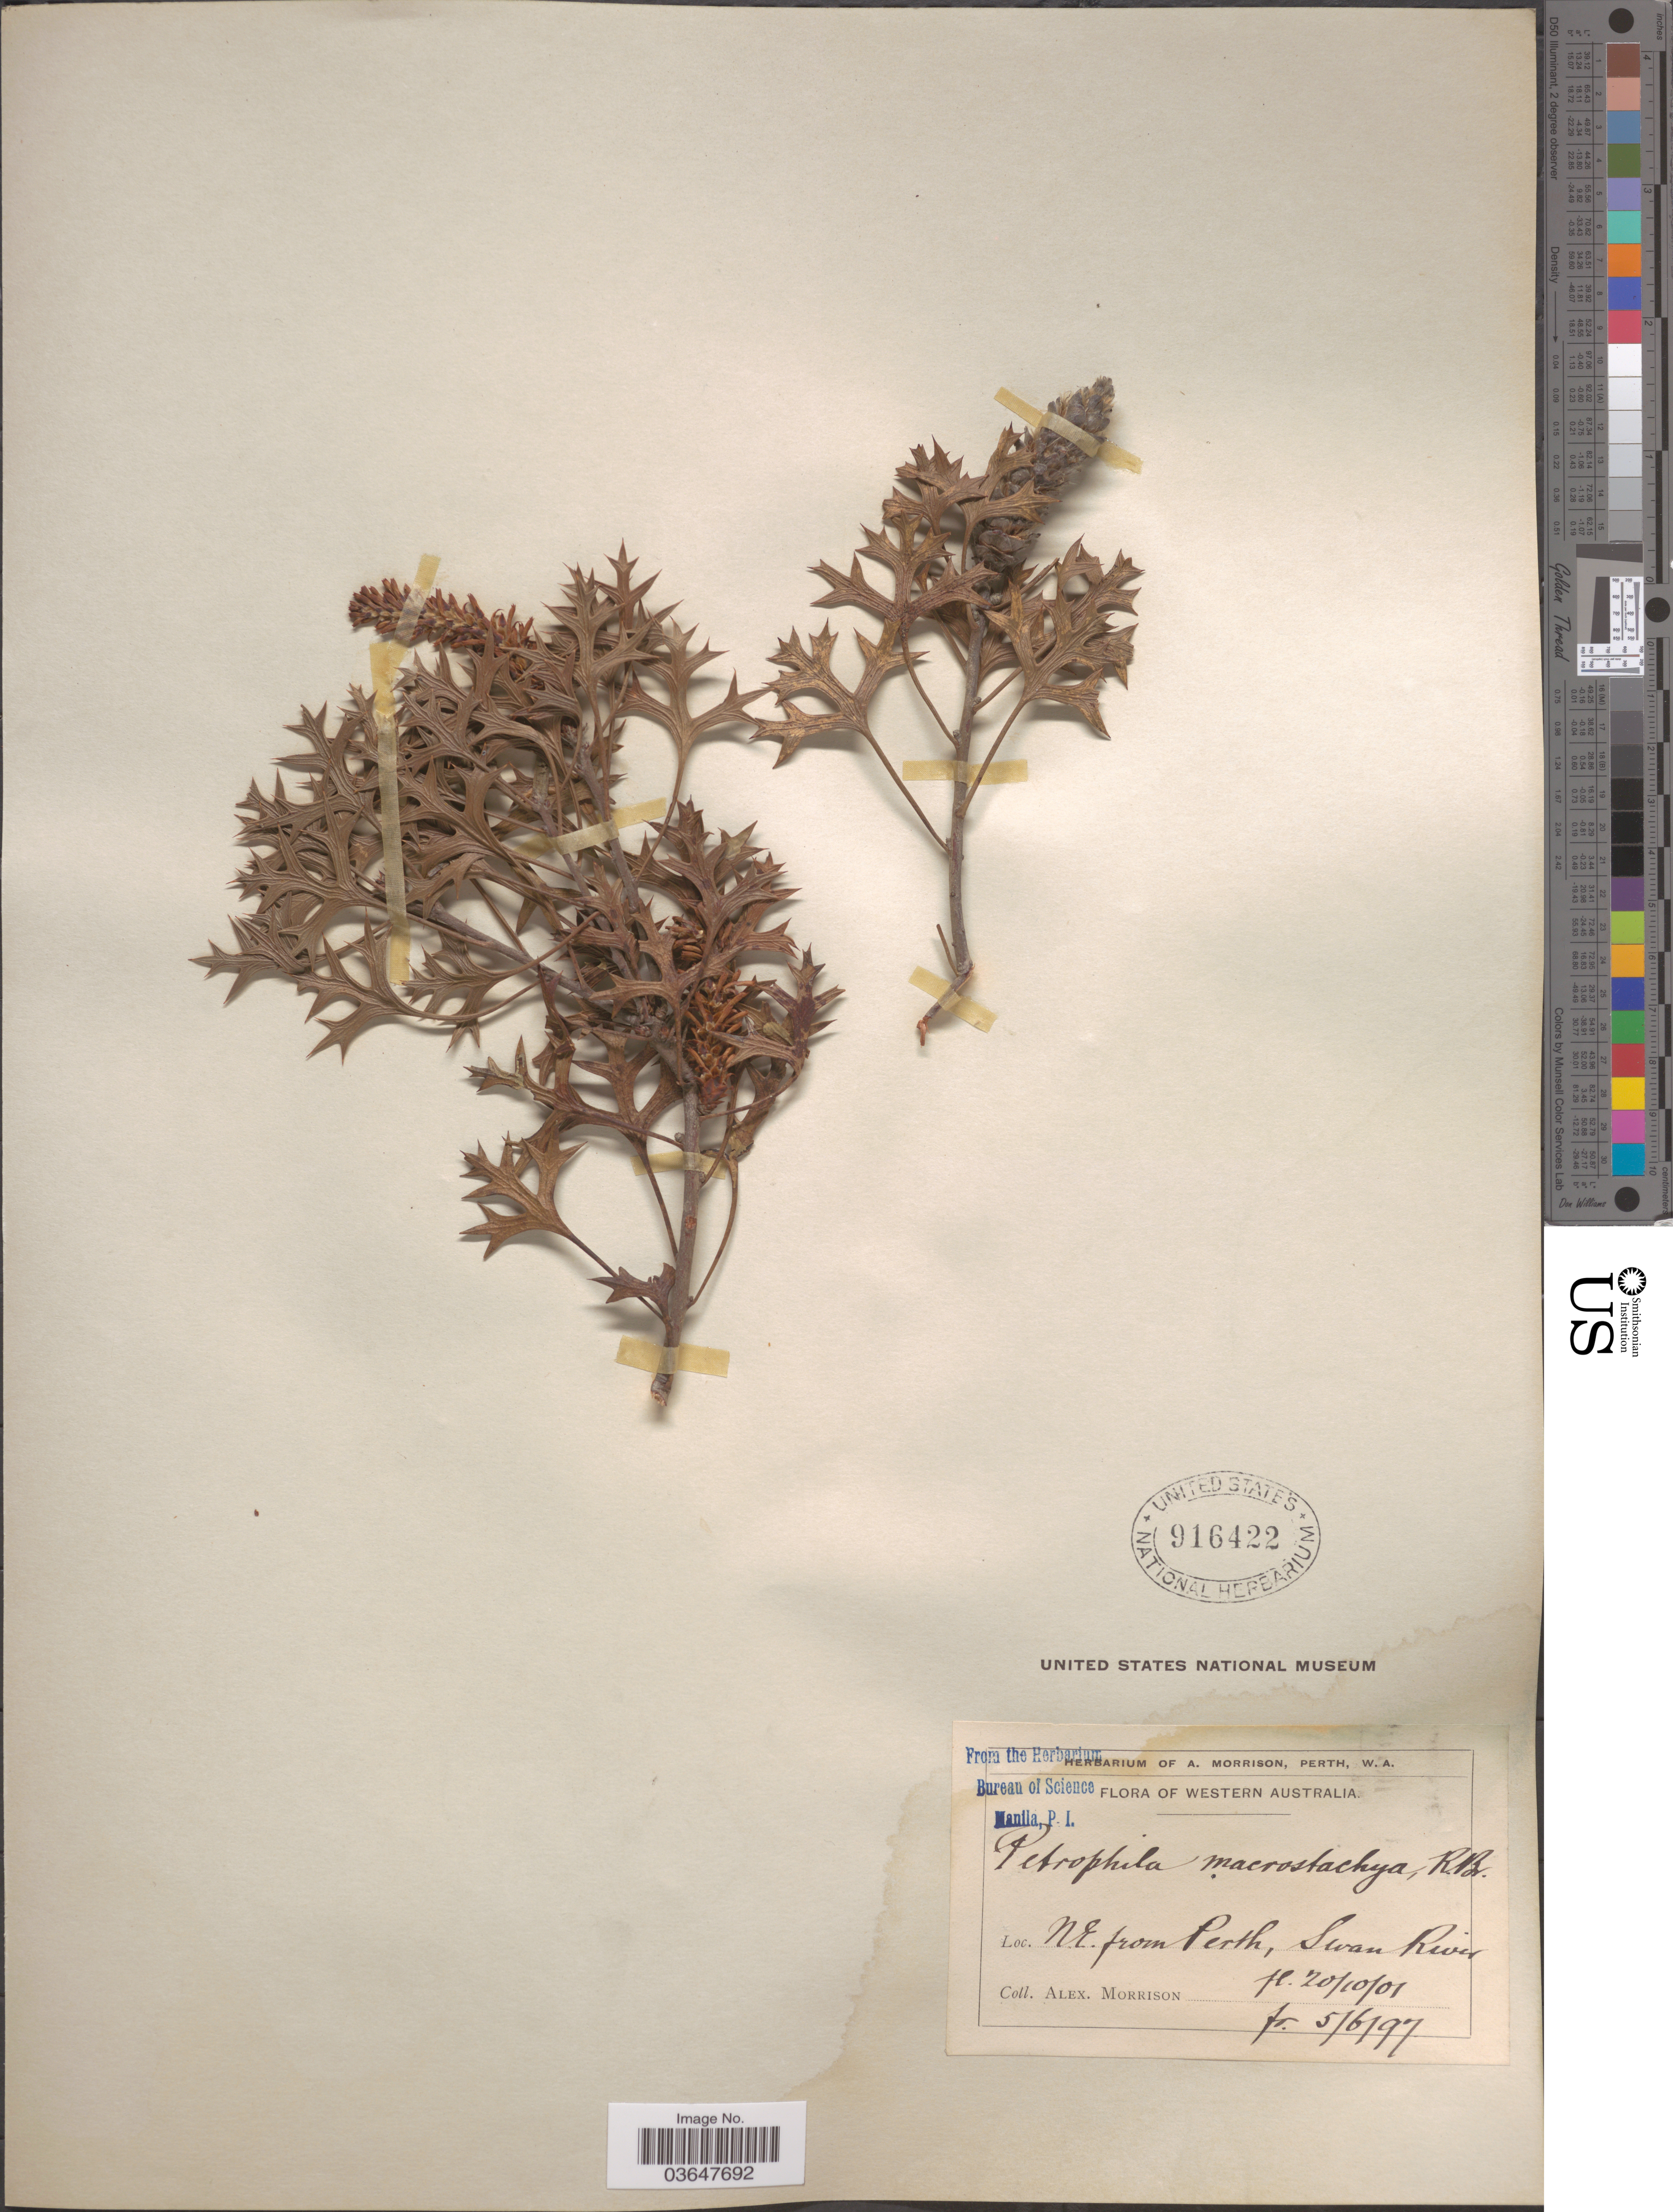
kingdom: Plantae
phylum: Tracheophyta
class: Magnoliopsida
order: Proteales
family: Proteaceae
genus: Petrophile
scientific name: Petrophile macrostachya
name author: R. Br.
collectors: A. Morrison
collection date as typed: Transcribed d/m/y: 5/6/97 to 20/10/1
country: Australia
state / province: Western Australia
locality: N.E. from Perth, Swan River.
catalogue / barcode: US 916422